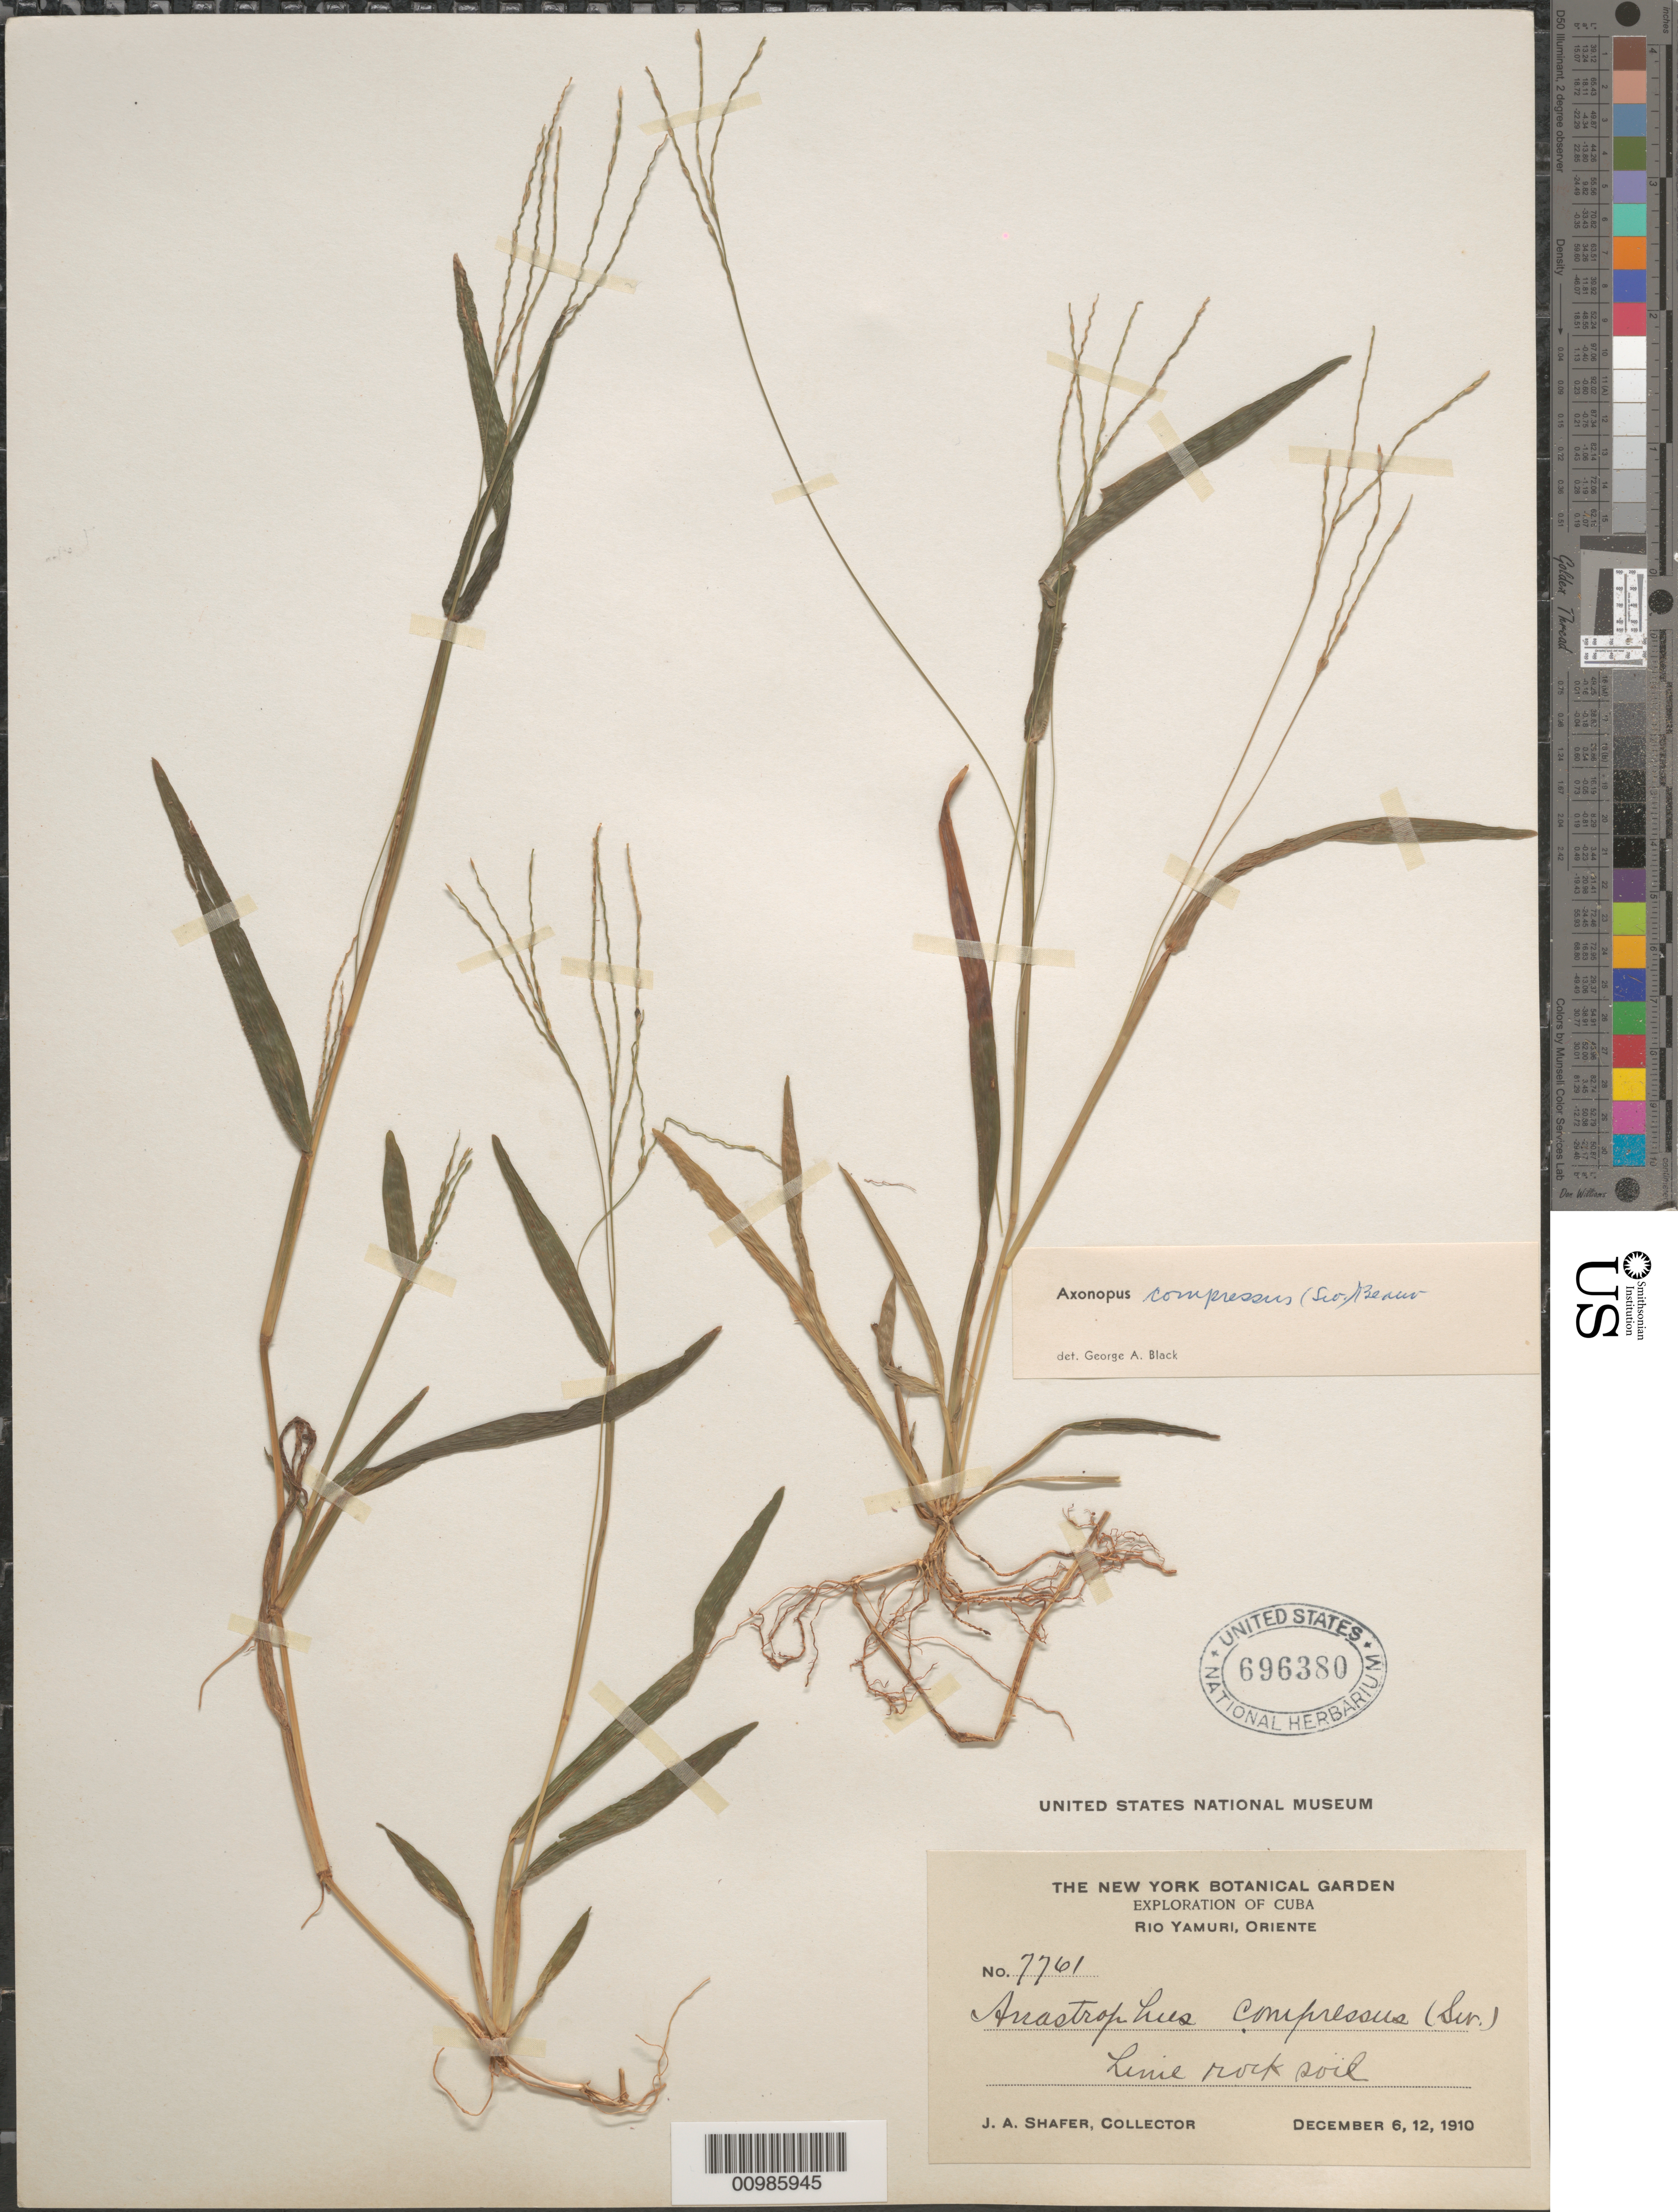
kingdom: Plantae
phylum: Tracheophyta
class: Liliopsida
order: Poales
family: Poaceae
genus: Axonopus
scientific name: Axonopus compressus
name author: (Sw.) P. Beauv.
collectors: J. A. Shafer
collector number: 7761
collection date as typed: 06 Dec 1910 and12 Dec 1910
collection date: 1910-12-06,1910-12-12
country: Cuba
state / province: Oriente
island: Cuba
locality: Rio Yamuri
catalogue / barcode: US 696380